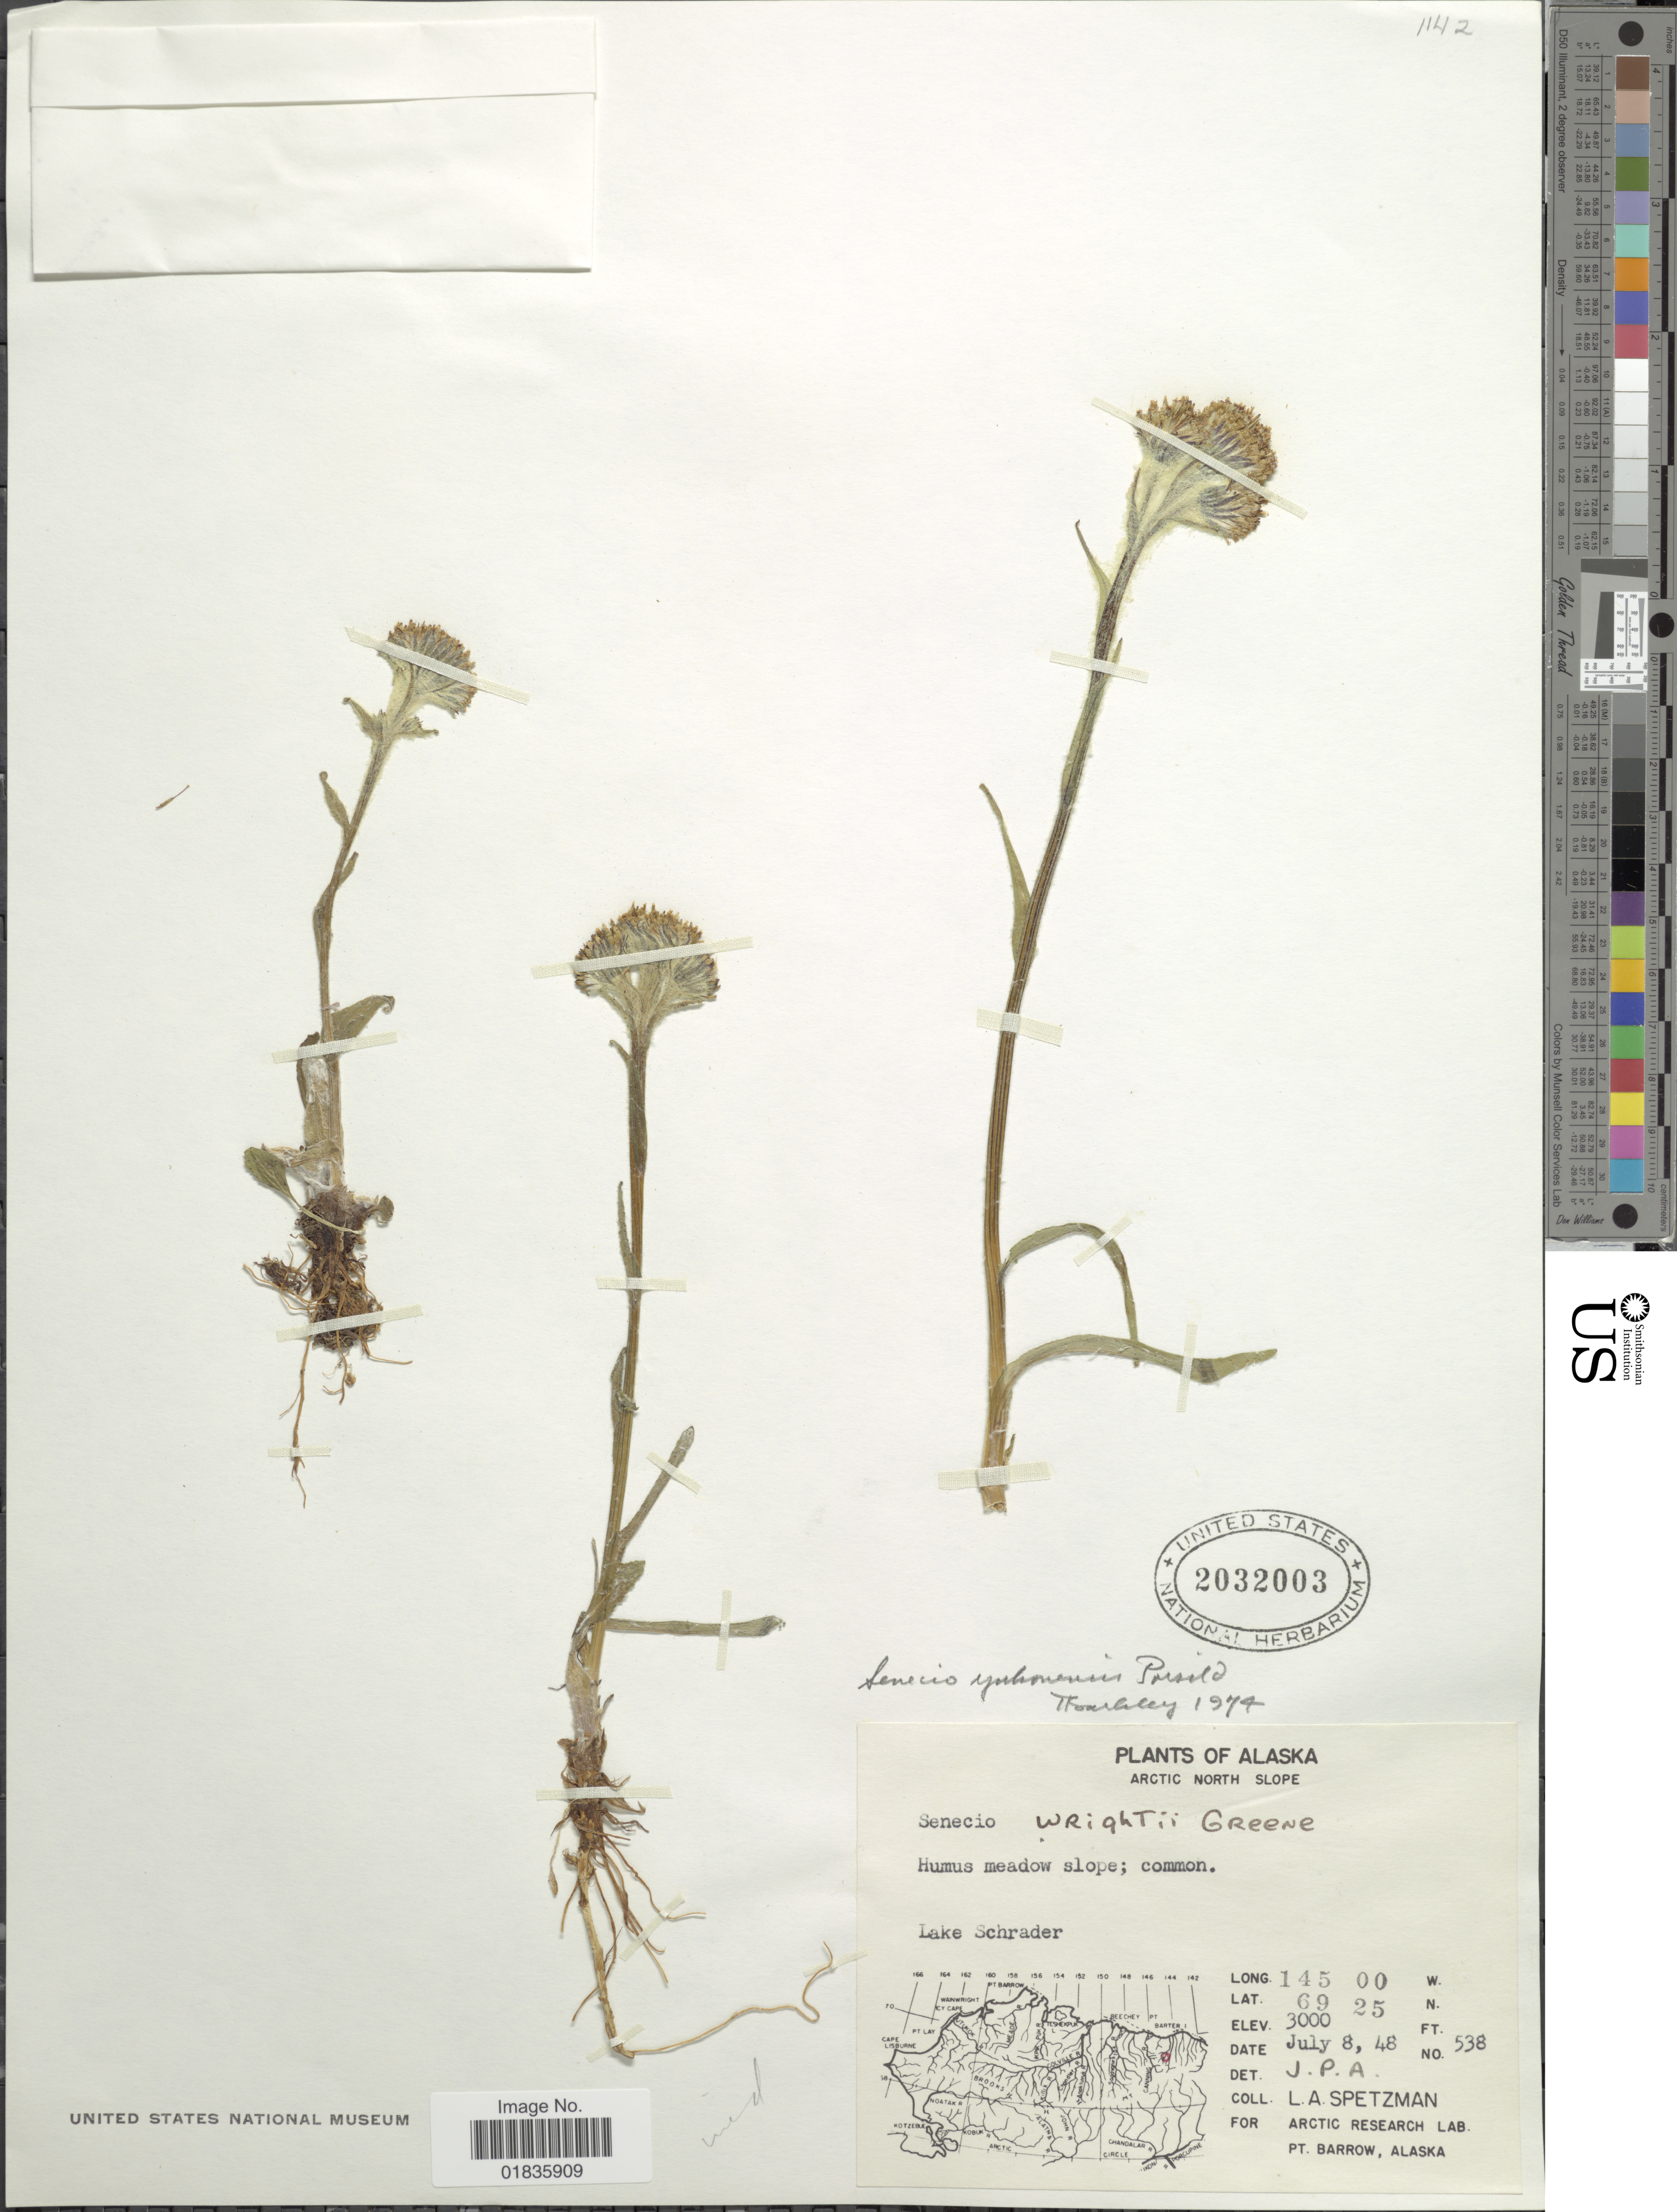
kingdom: Plantae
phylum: Tracheophyta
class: Magnoliopsida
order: Asterales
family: Asteraceae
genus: Tephroseris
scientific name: Tephroseris yukonensis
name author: (A.E. Porsild) Holub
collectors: L. Spetzman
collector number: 538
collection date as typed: Transcribed d/m/y: 8/7/48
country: United States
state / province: Alaska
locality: Arctic north slope, humus meadow slope, Lake Schrader.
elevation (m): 914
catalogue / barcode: US 2032003